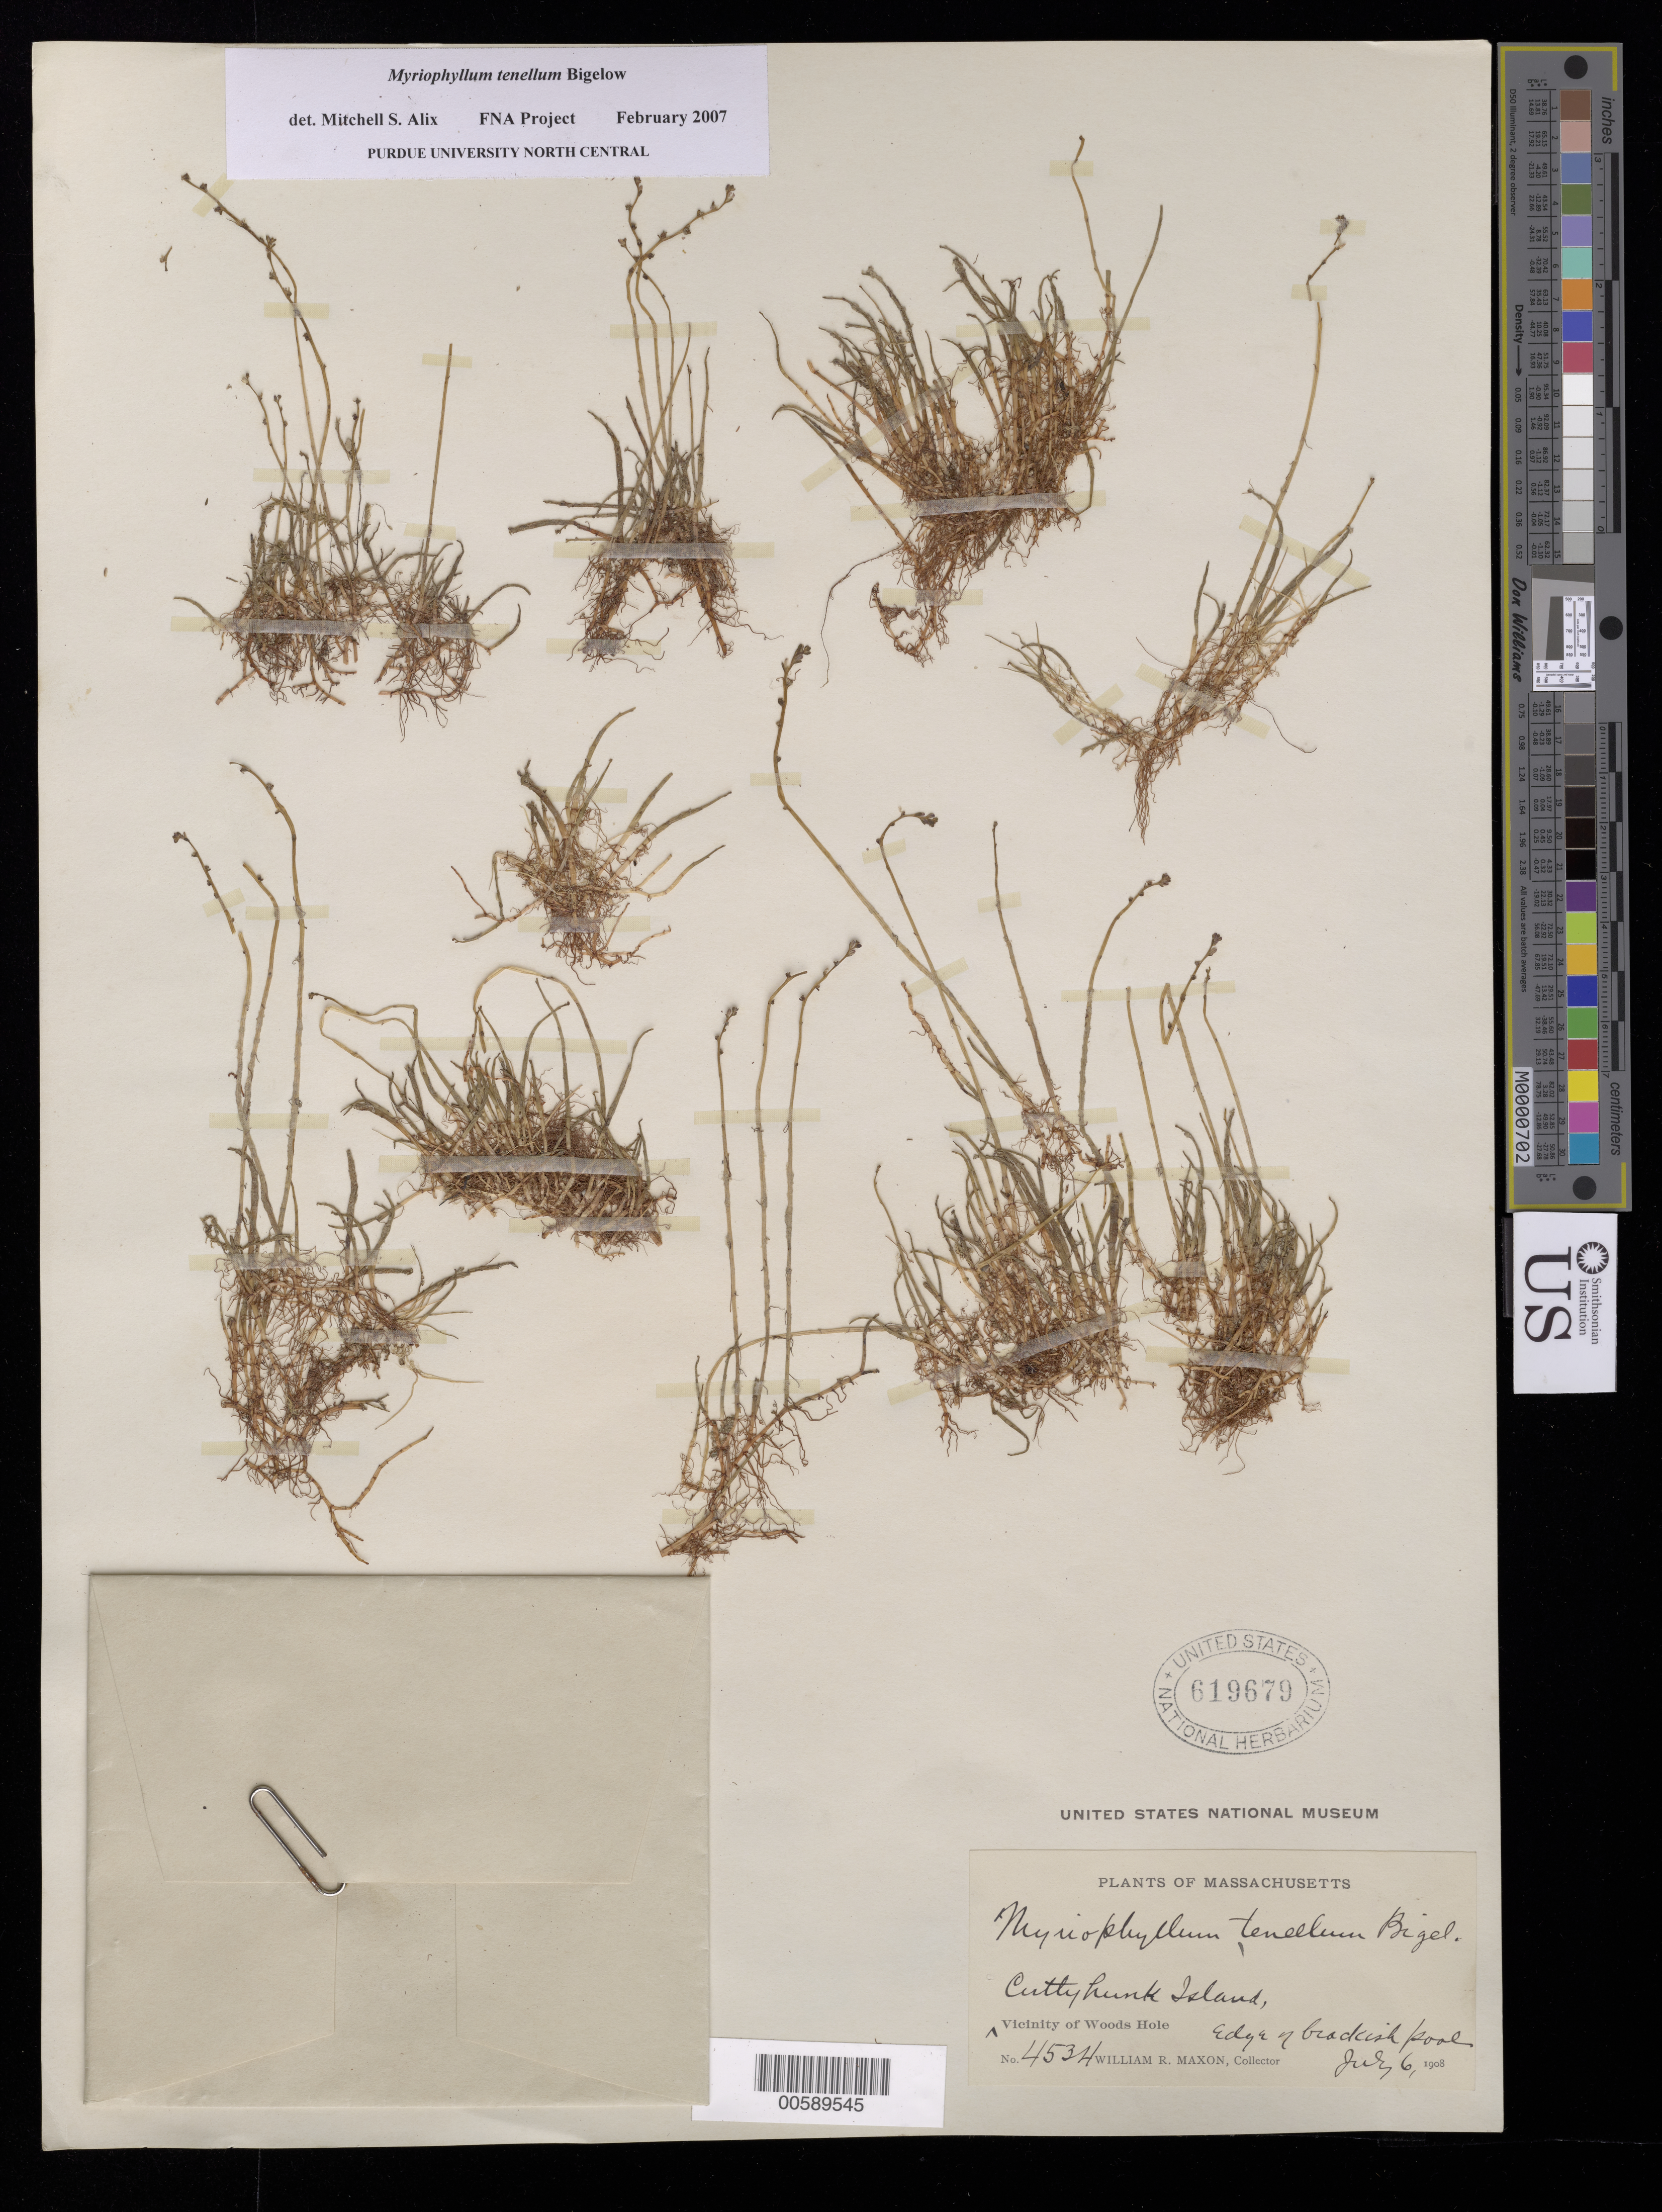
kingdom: Plantae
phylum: Tracheophyta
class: Magnoliopsida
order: Saxifragales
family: Haloragaceae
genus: Myriophyllum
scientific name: Myriophyllum tenellum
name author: Bigelow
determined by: Alix, M. S.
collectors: W. R. Maxon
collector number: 4534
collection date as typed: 06 Jul 1908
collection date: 1908-07-06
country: United States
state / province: Massachusetts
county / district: Dukes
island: Cuttyhunk Island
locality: Woods Hole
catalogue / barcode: US 619679